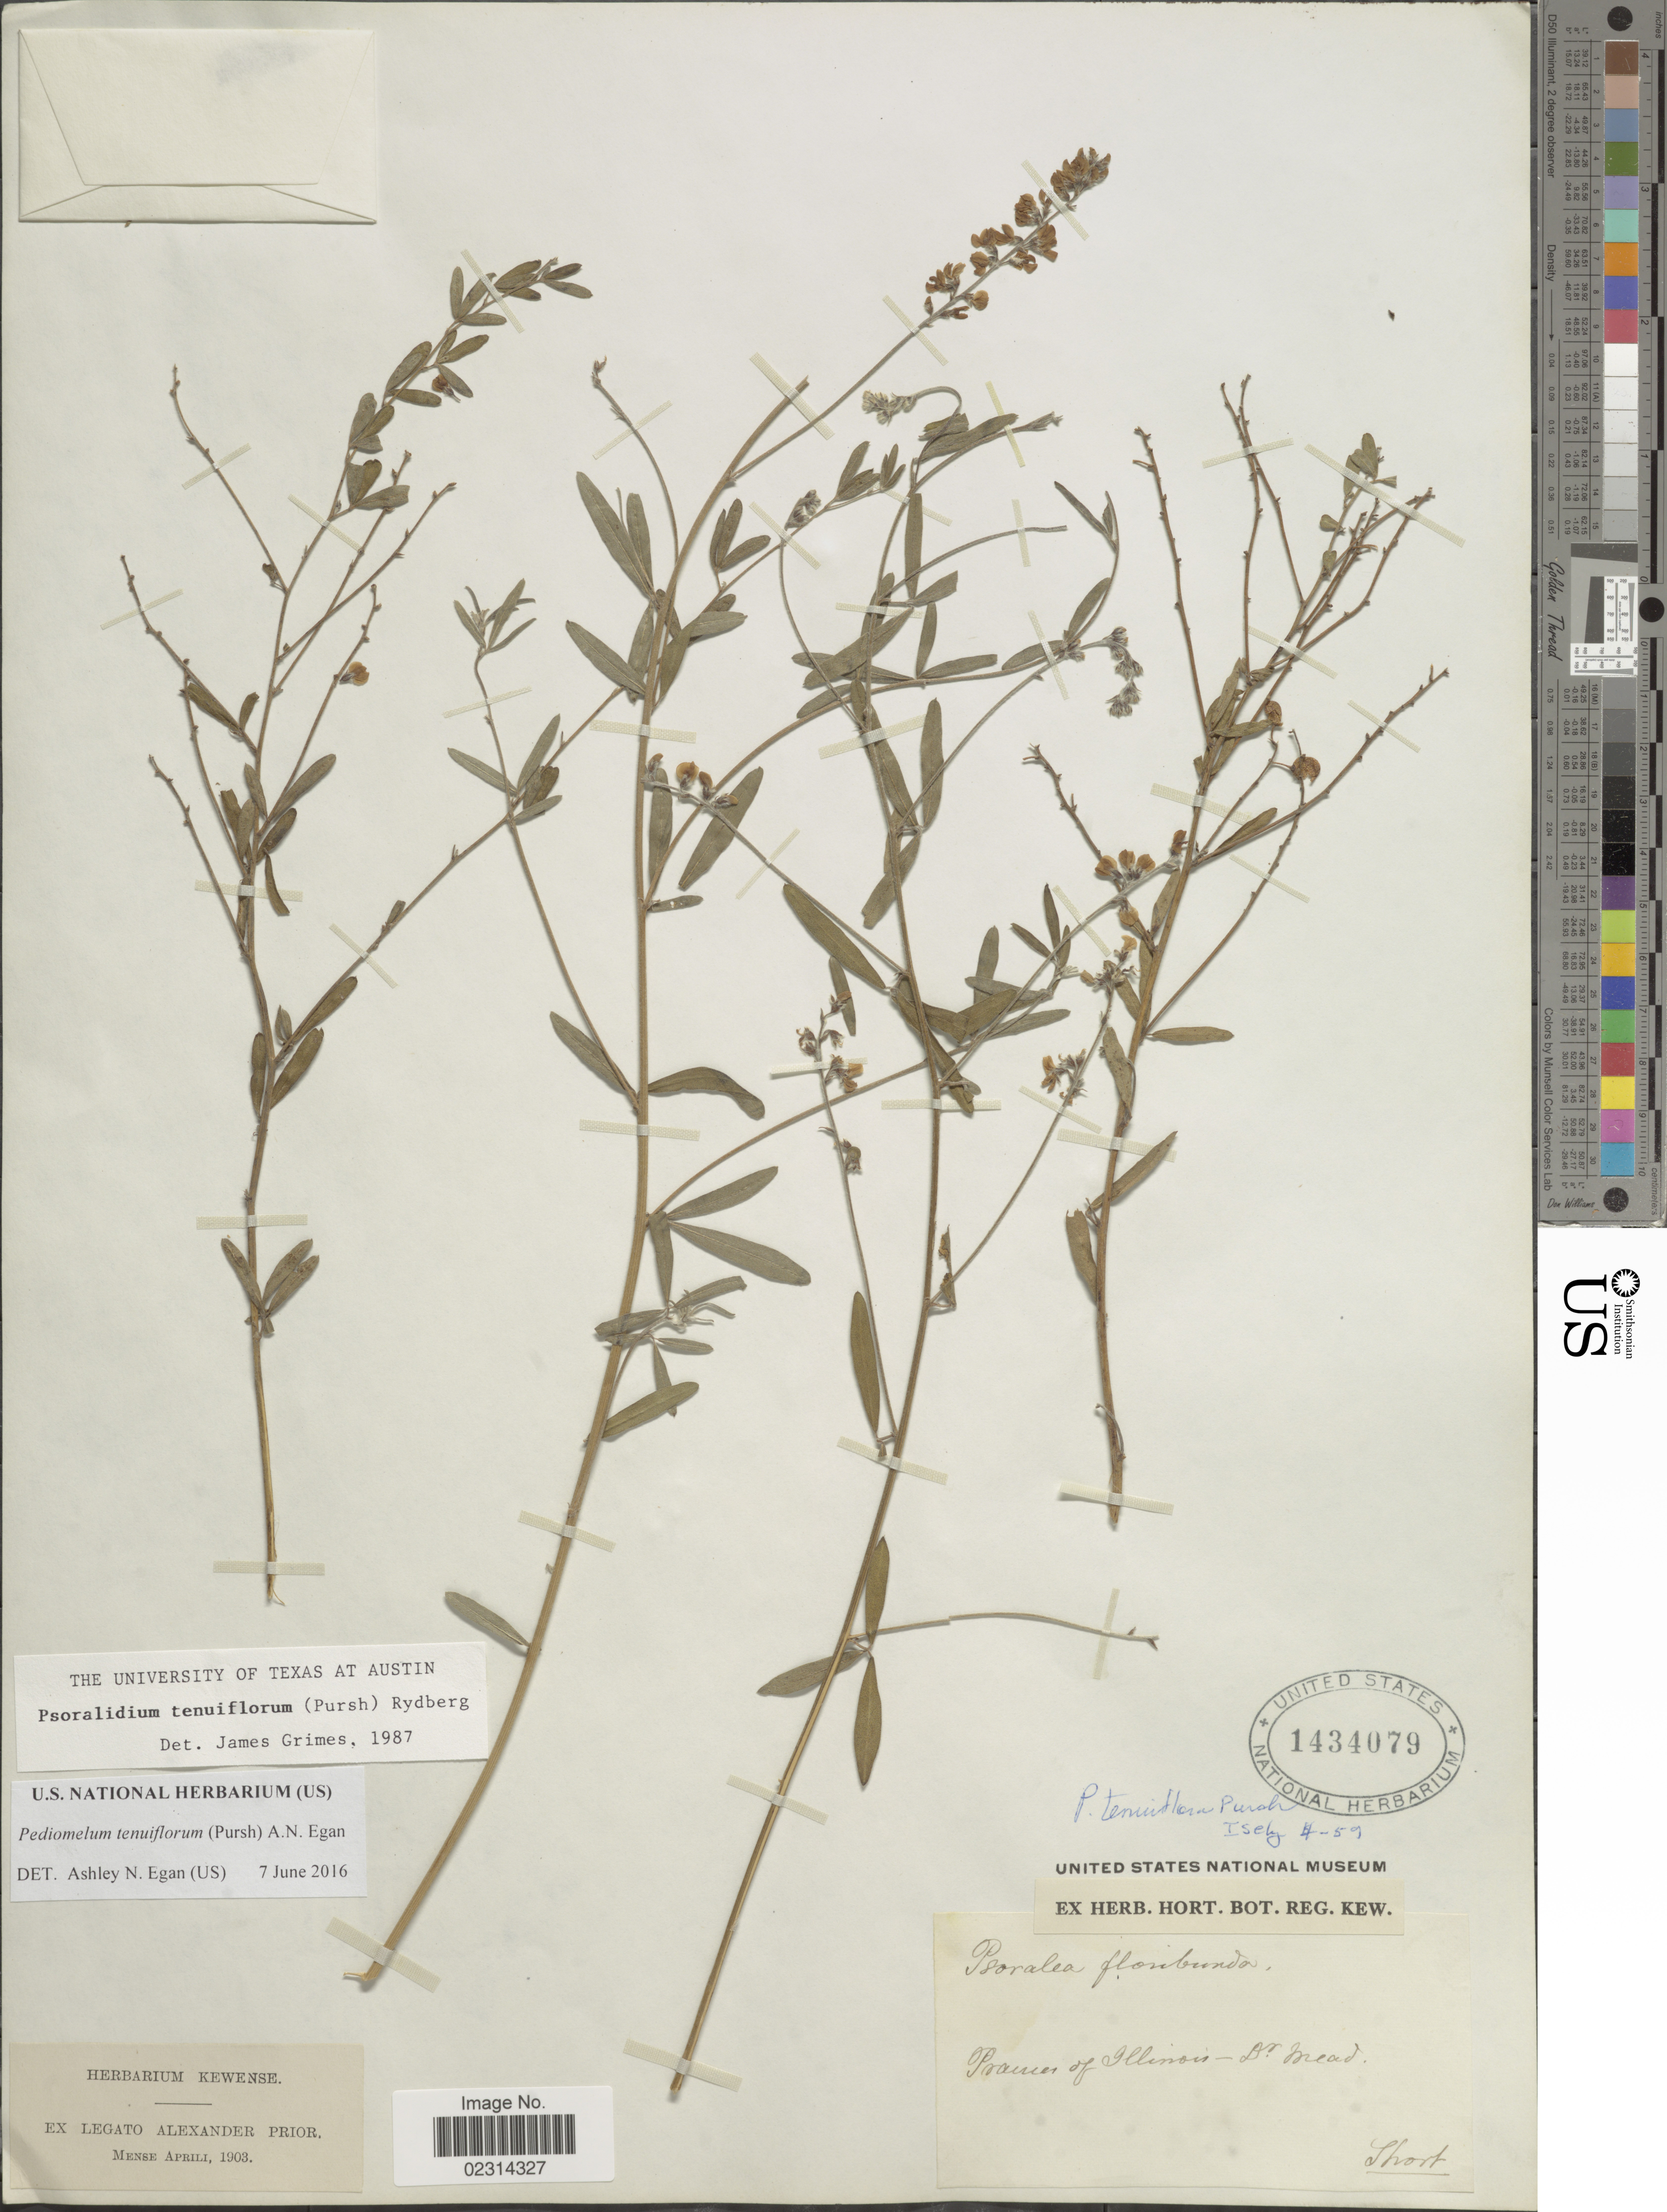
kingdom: Plantae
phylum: Tracheophyta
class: Magnoliopsida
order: Fabales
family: Fabaceae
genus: Psoralidium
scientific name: Psoralidium tenuiflorum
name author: (Pursh) Rydb.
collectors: -. Mead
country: United States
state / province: Illinois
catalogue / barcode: US 1434079